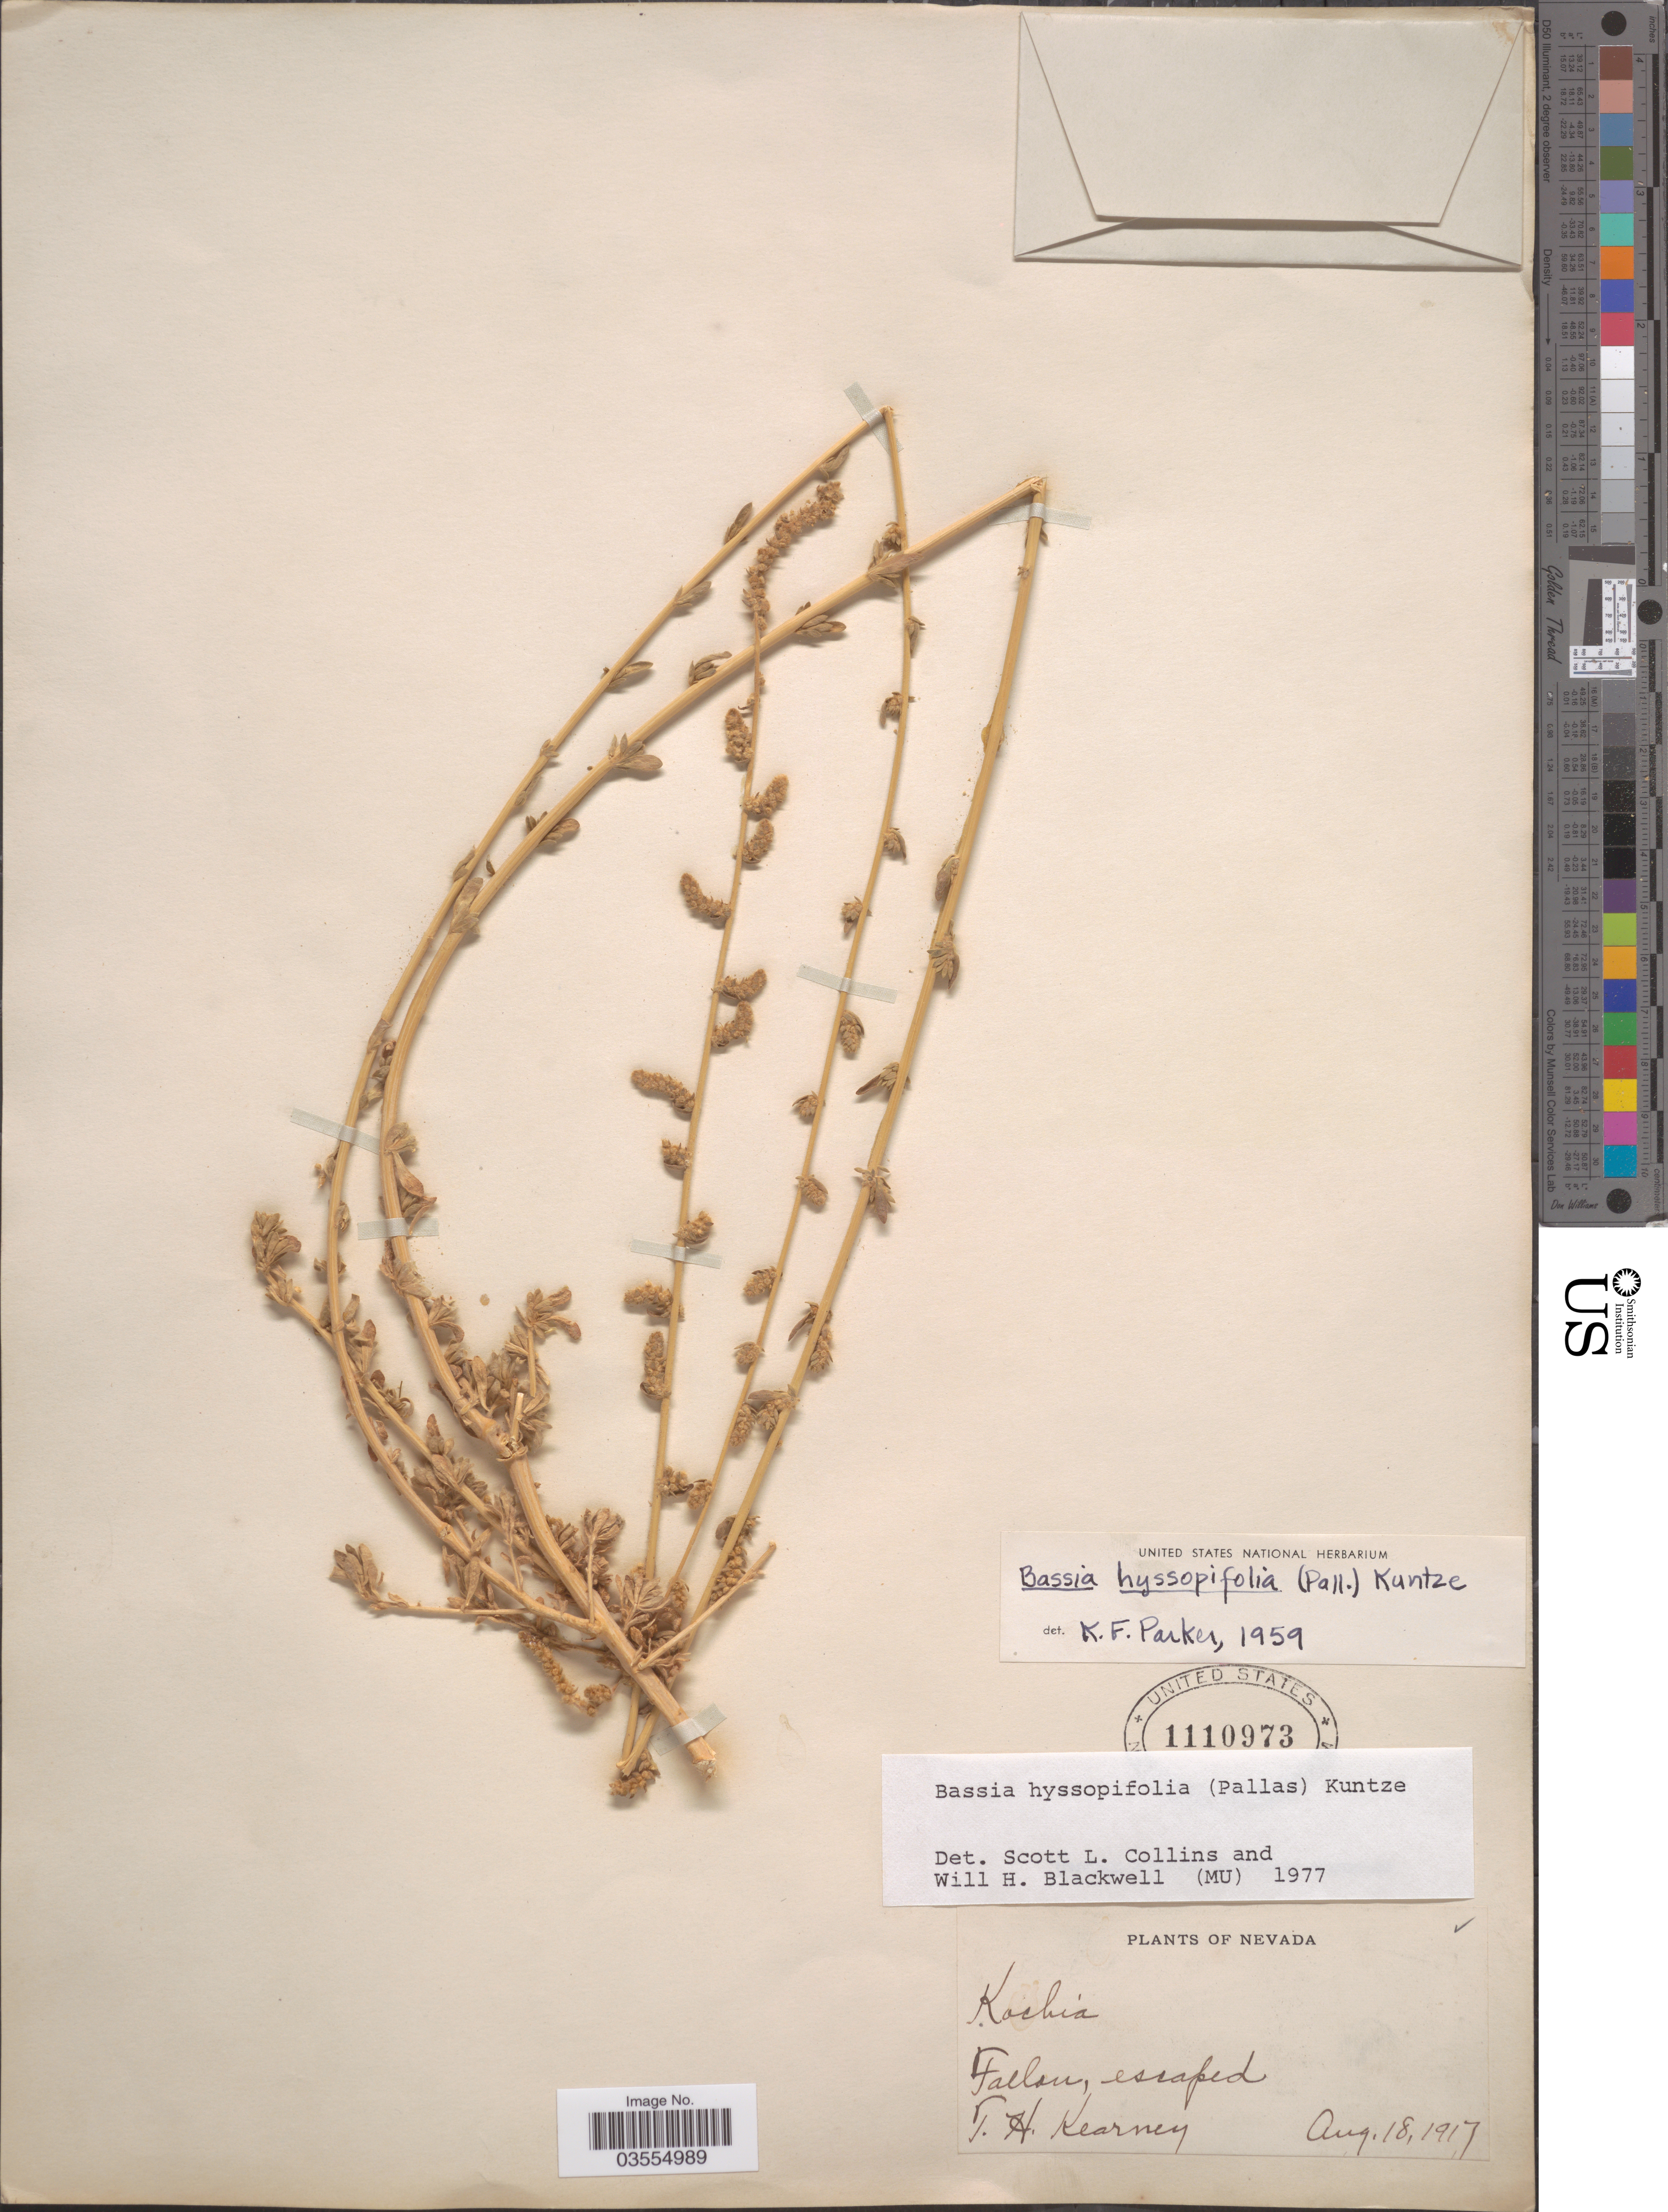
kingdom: Plantae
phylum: Tracheophyta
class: Magnoliopsida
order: Caryophyllales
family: Amaranthaceae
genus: Bassia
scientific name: Bassia hyssopifolia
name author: (Pall.) Kuntze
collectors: T. H. Kearney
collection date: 1917-08-18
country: United States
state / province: Nevada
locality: Fallon, escaped.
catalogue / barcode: US 1110973